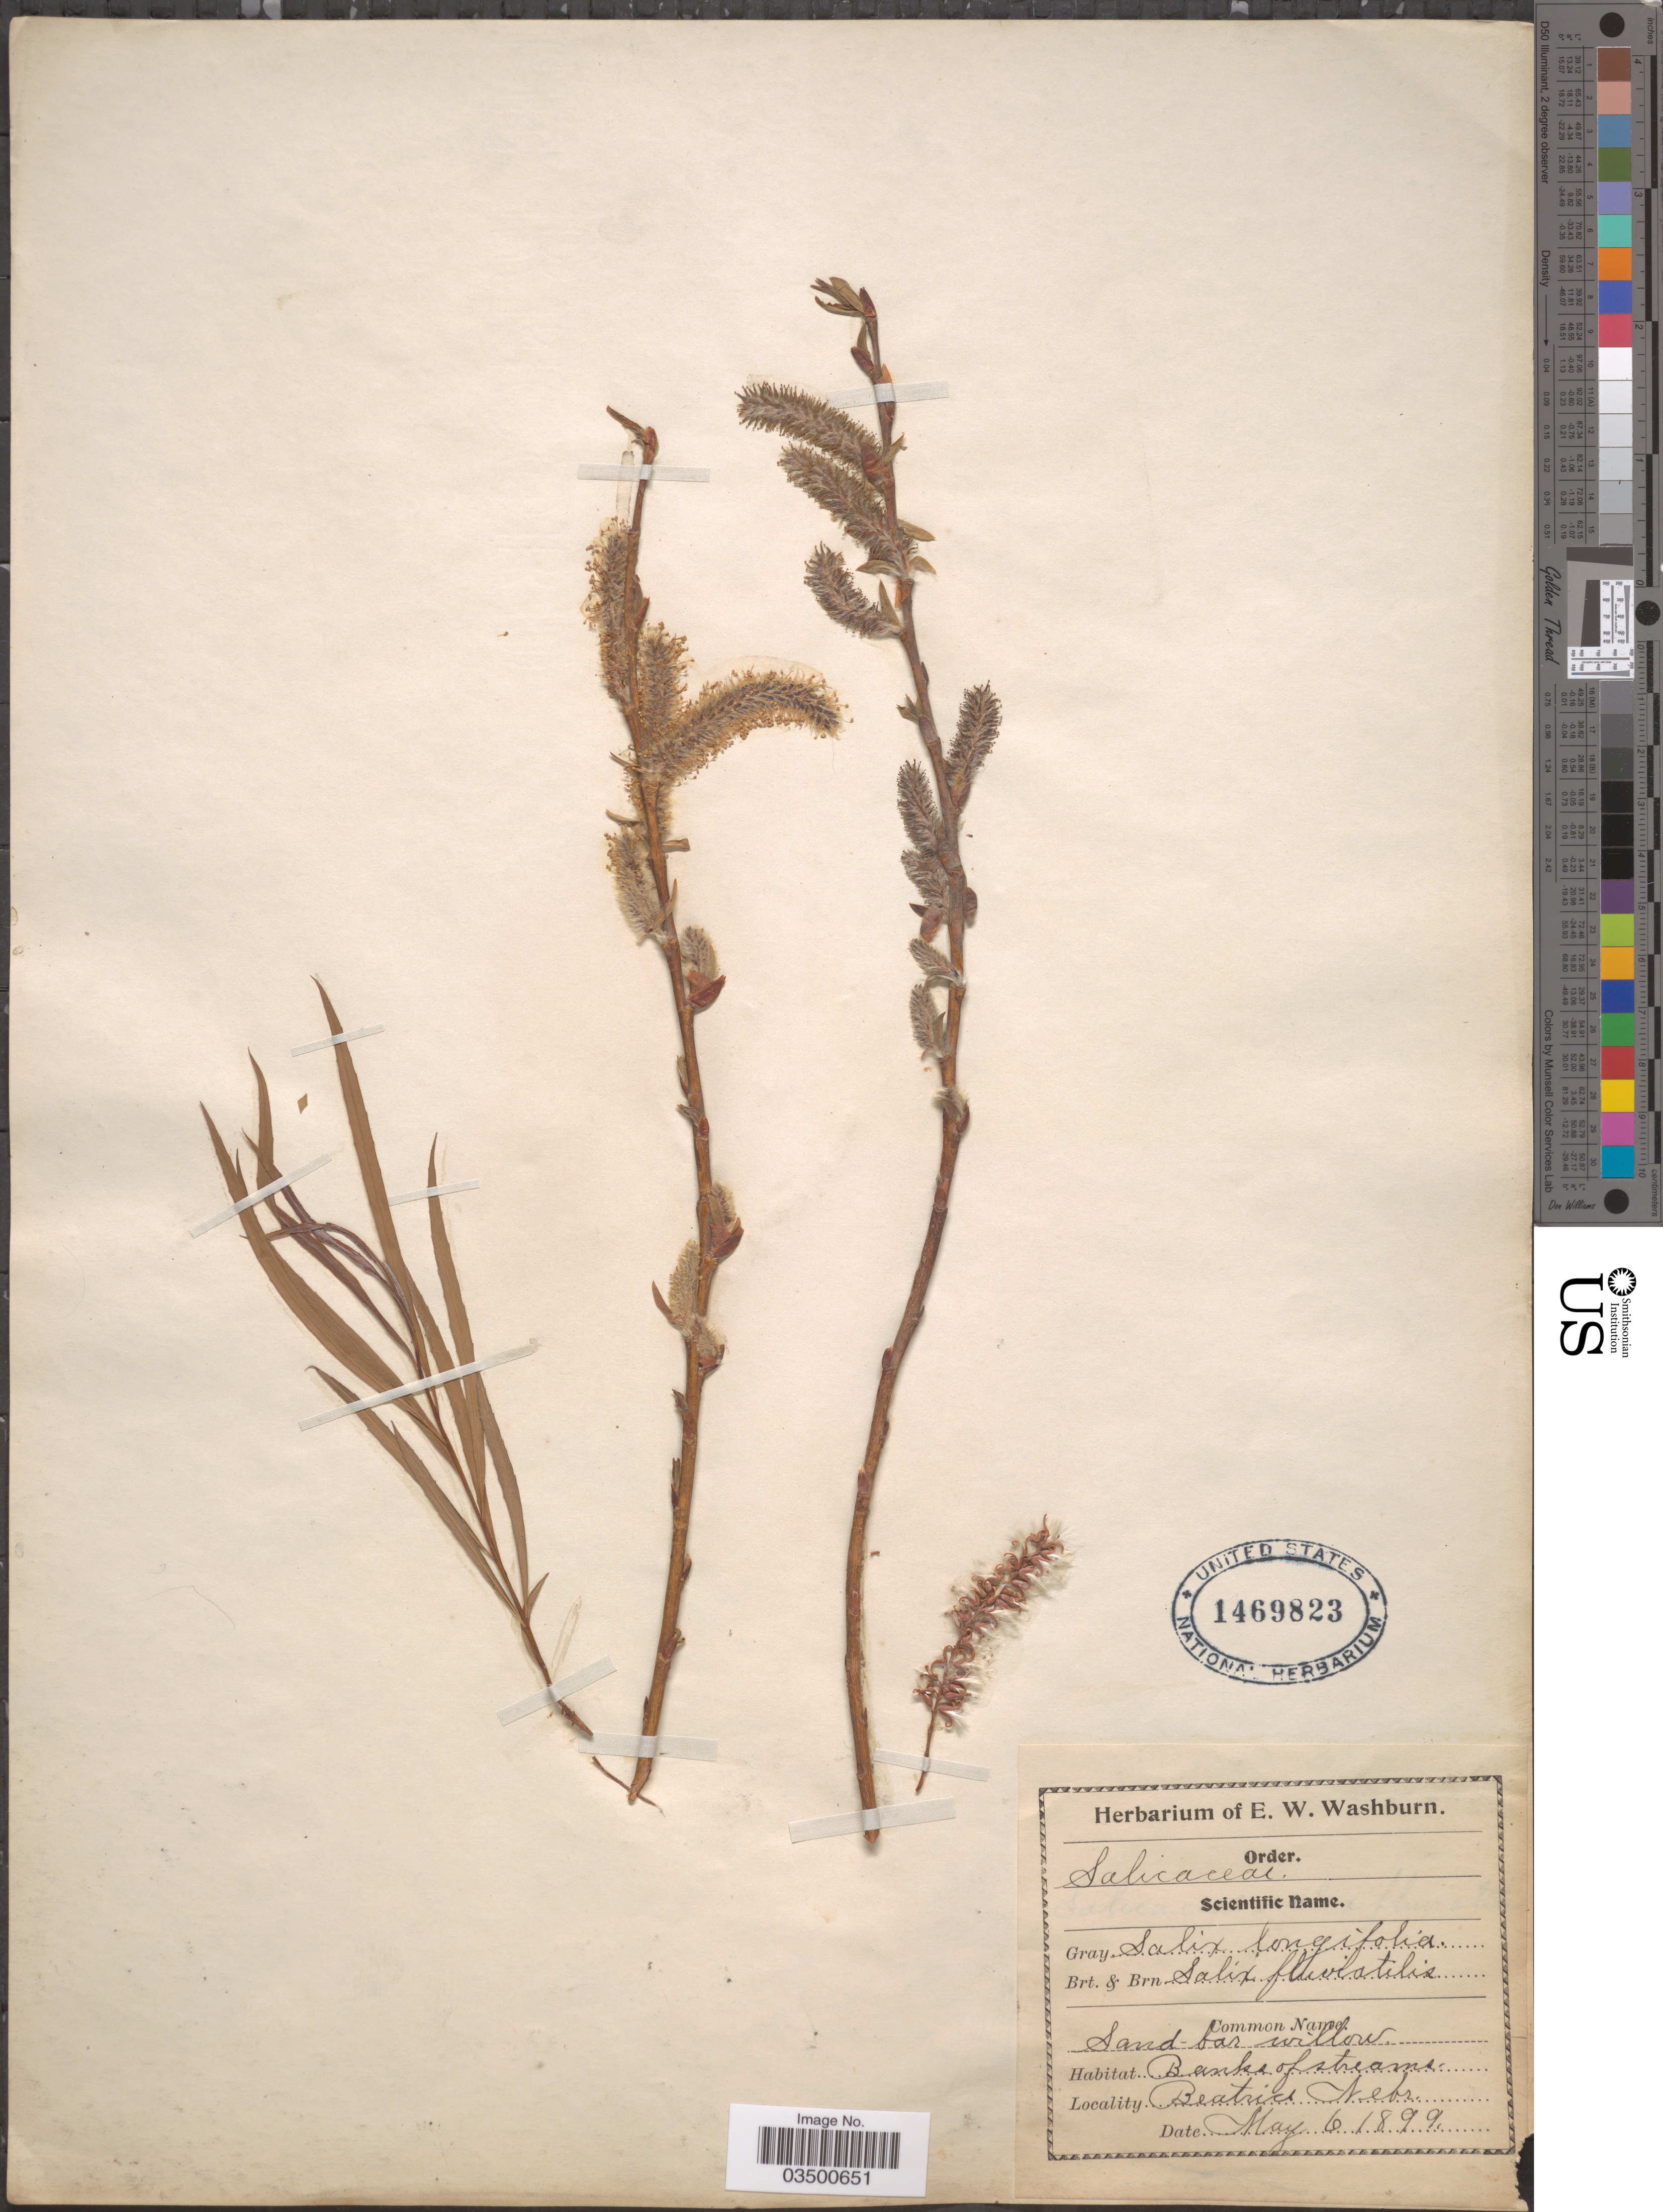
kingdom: Plantae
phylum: Tracheophyta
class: Magnoliopsida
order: Malpighiales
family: Salicaceae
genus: Salix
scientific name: Salix interior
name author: Rowlee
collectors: ex herb. E. W. Washburn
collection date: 1899-05-06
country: United States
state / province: Nebraska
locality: Beatrice.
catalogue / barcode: US 1469823